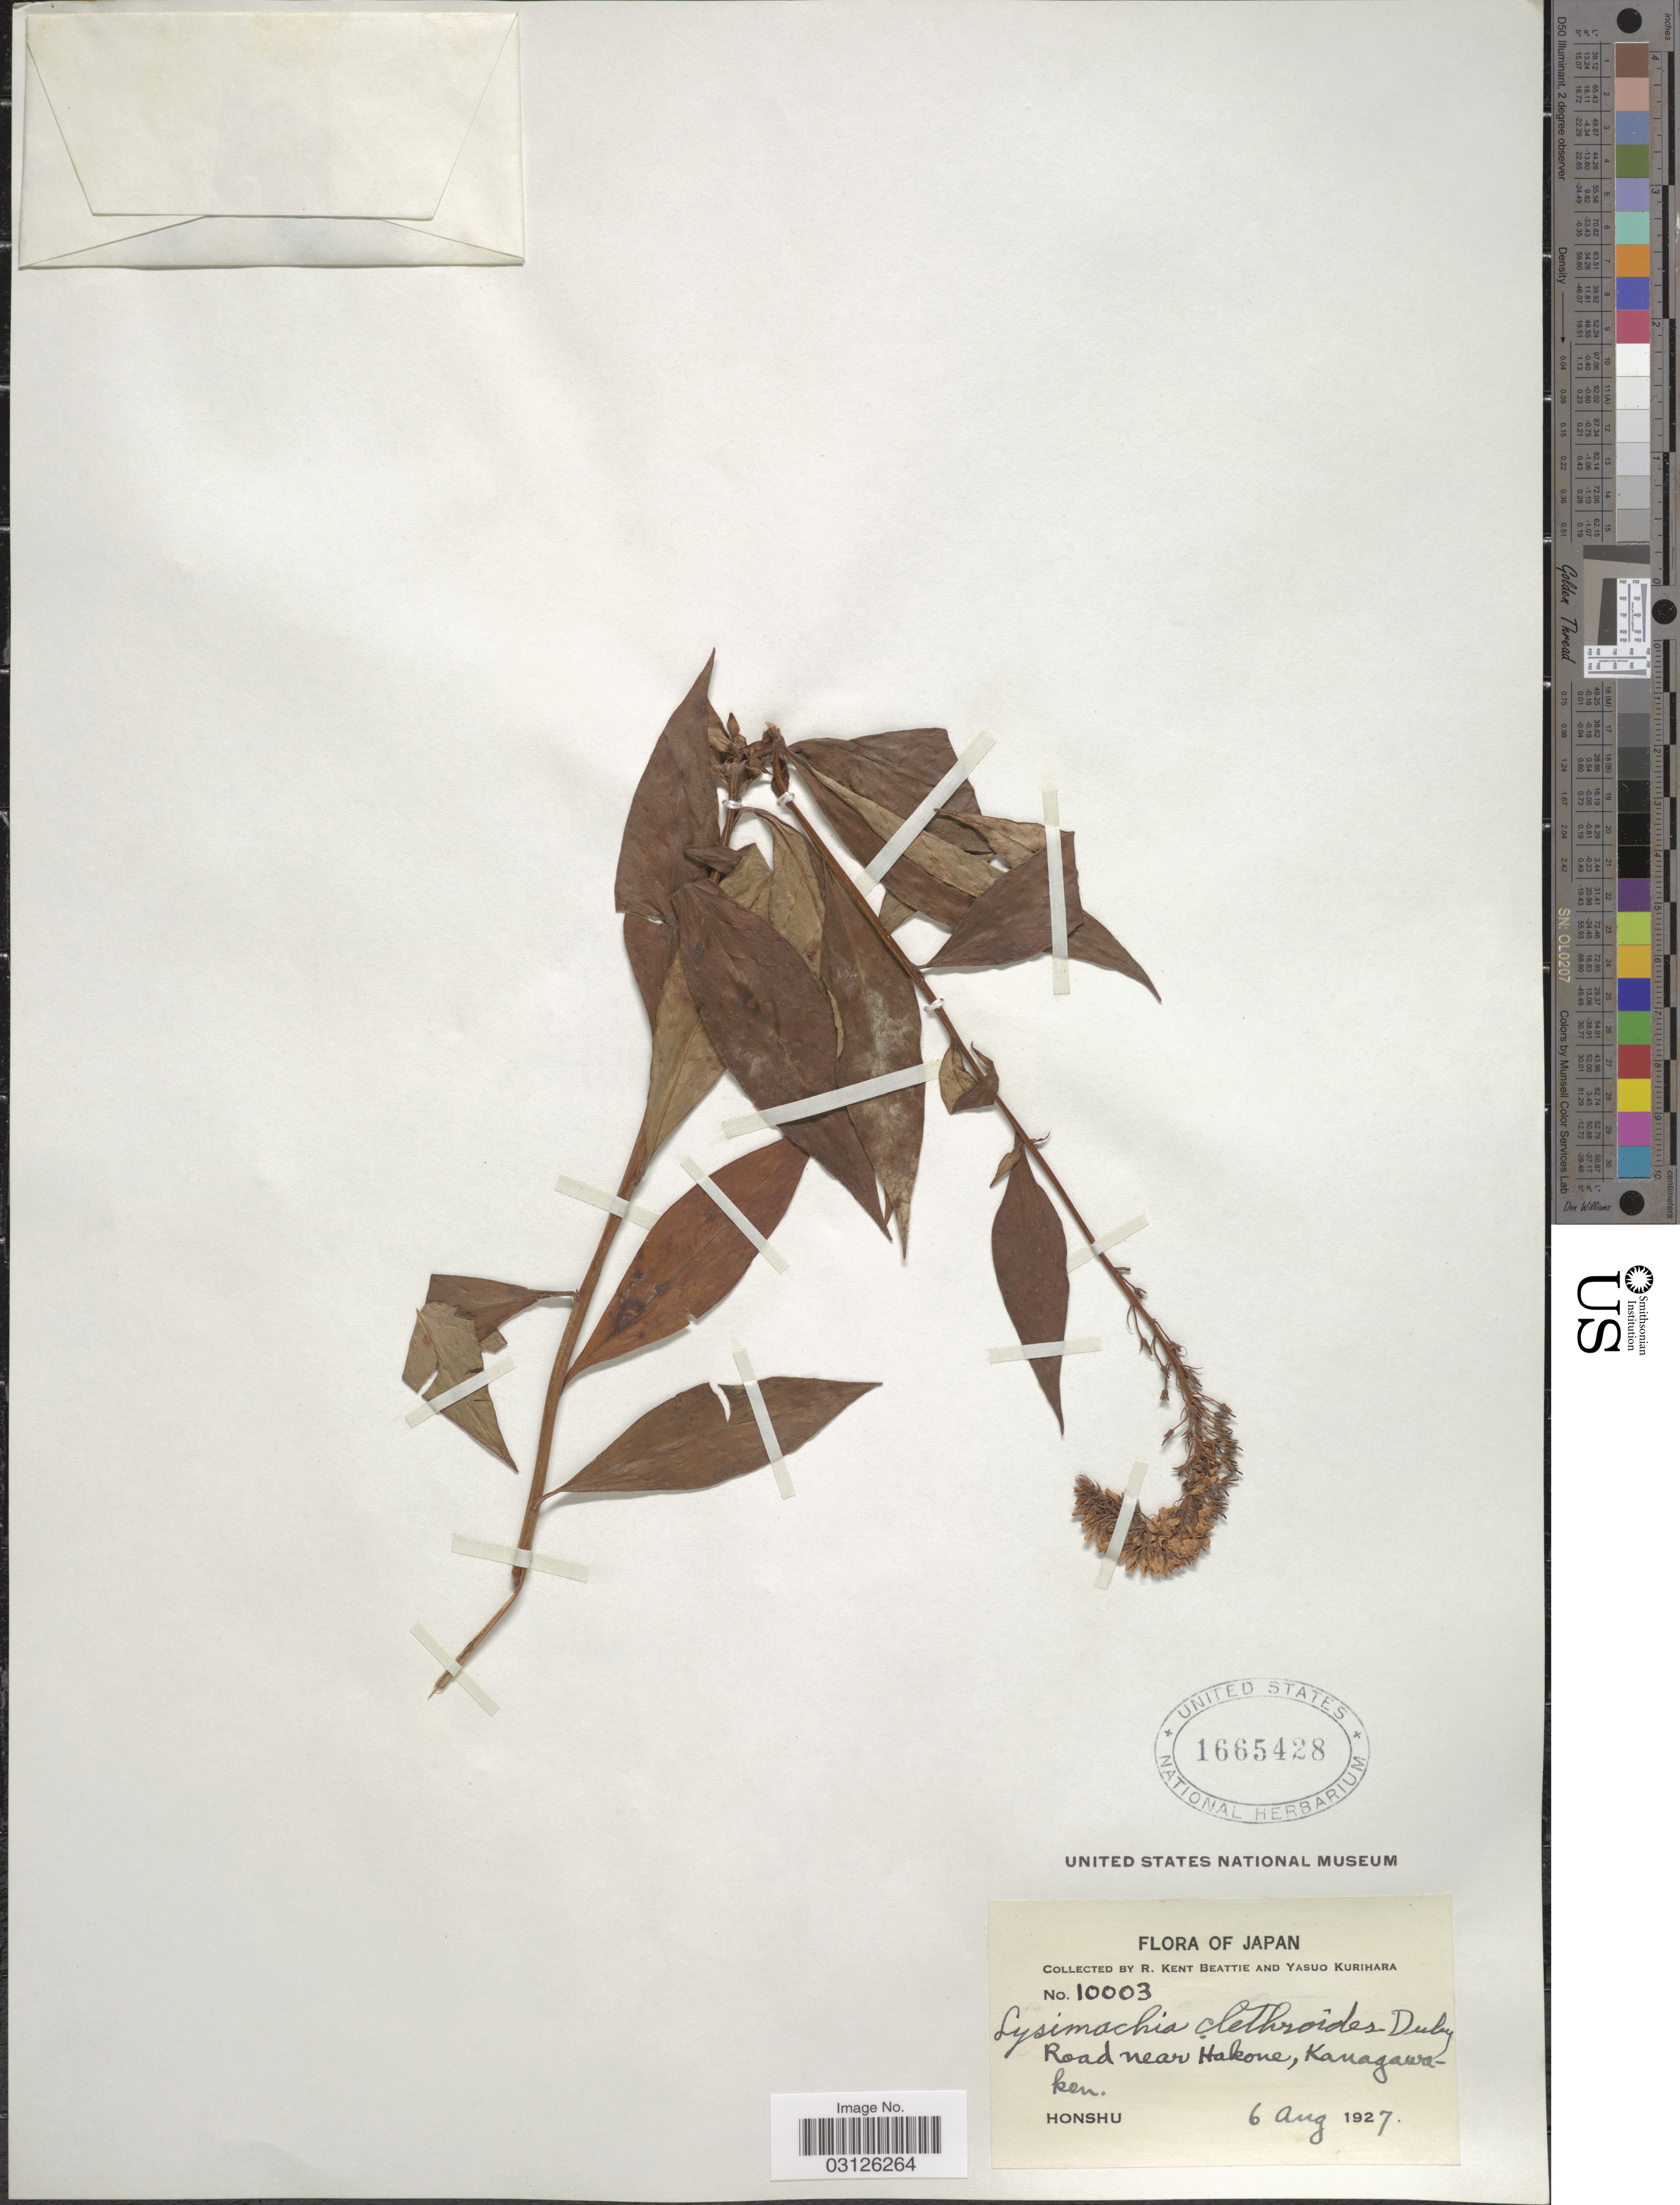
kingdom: Plantae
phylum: Tracheophyta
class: Magnoliopsida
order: Ericales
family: Primulaceae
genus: Lysimachia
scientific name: Lysimachia clethroides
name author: Duby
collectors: R. K. Beattie & Y. Kurihara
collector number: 10003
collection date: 1927-08-06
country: Japan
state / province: Kanagawa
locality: Road near Hakone, Kanagawa-ken. Honshu.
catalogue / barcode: US 1665428